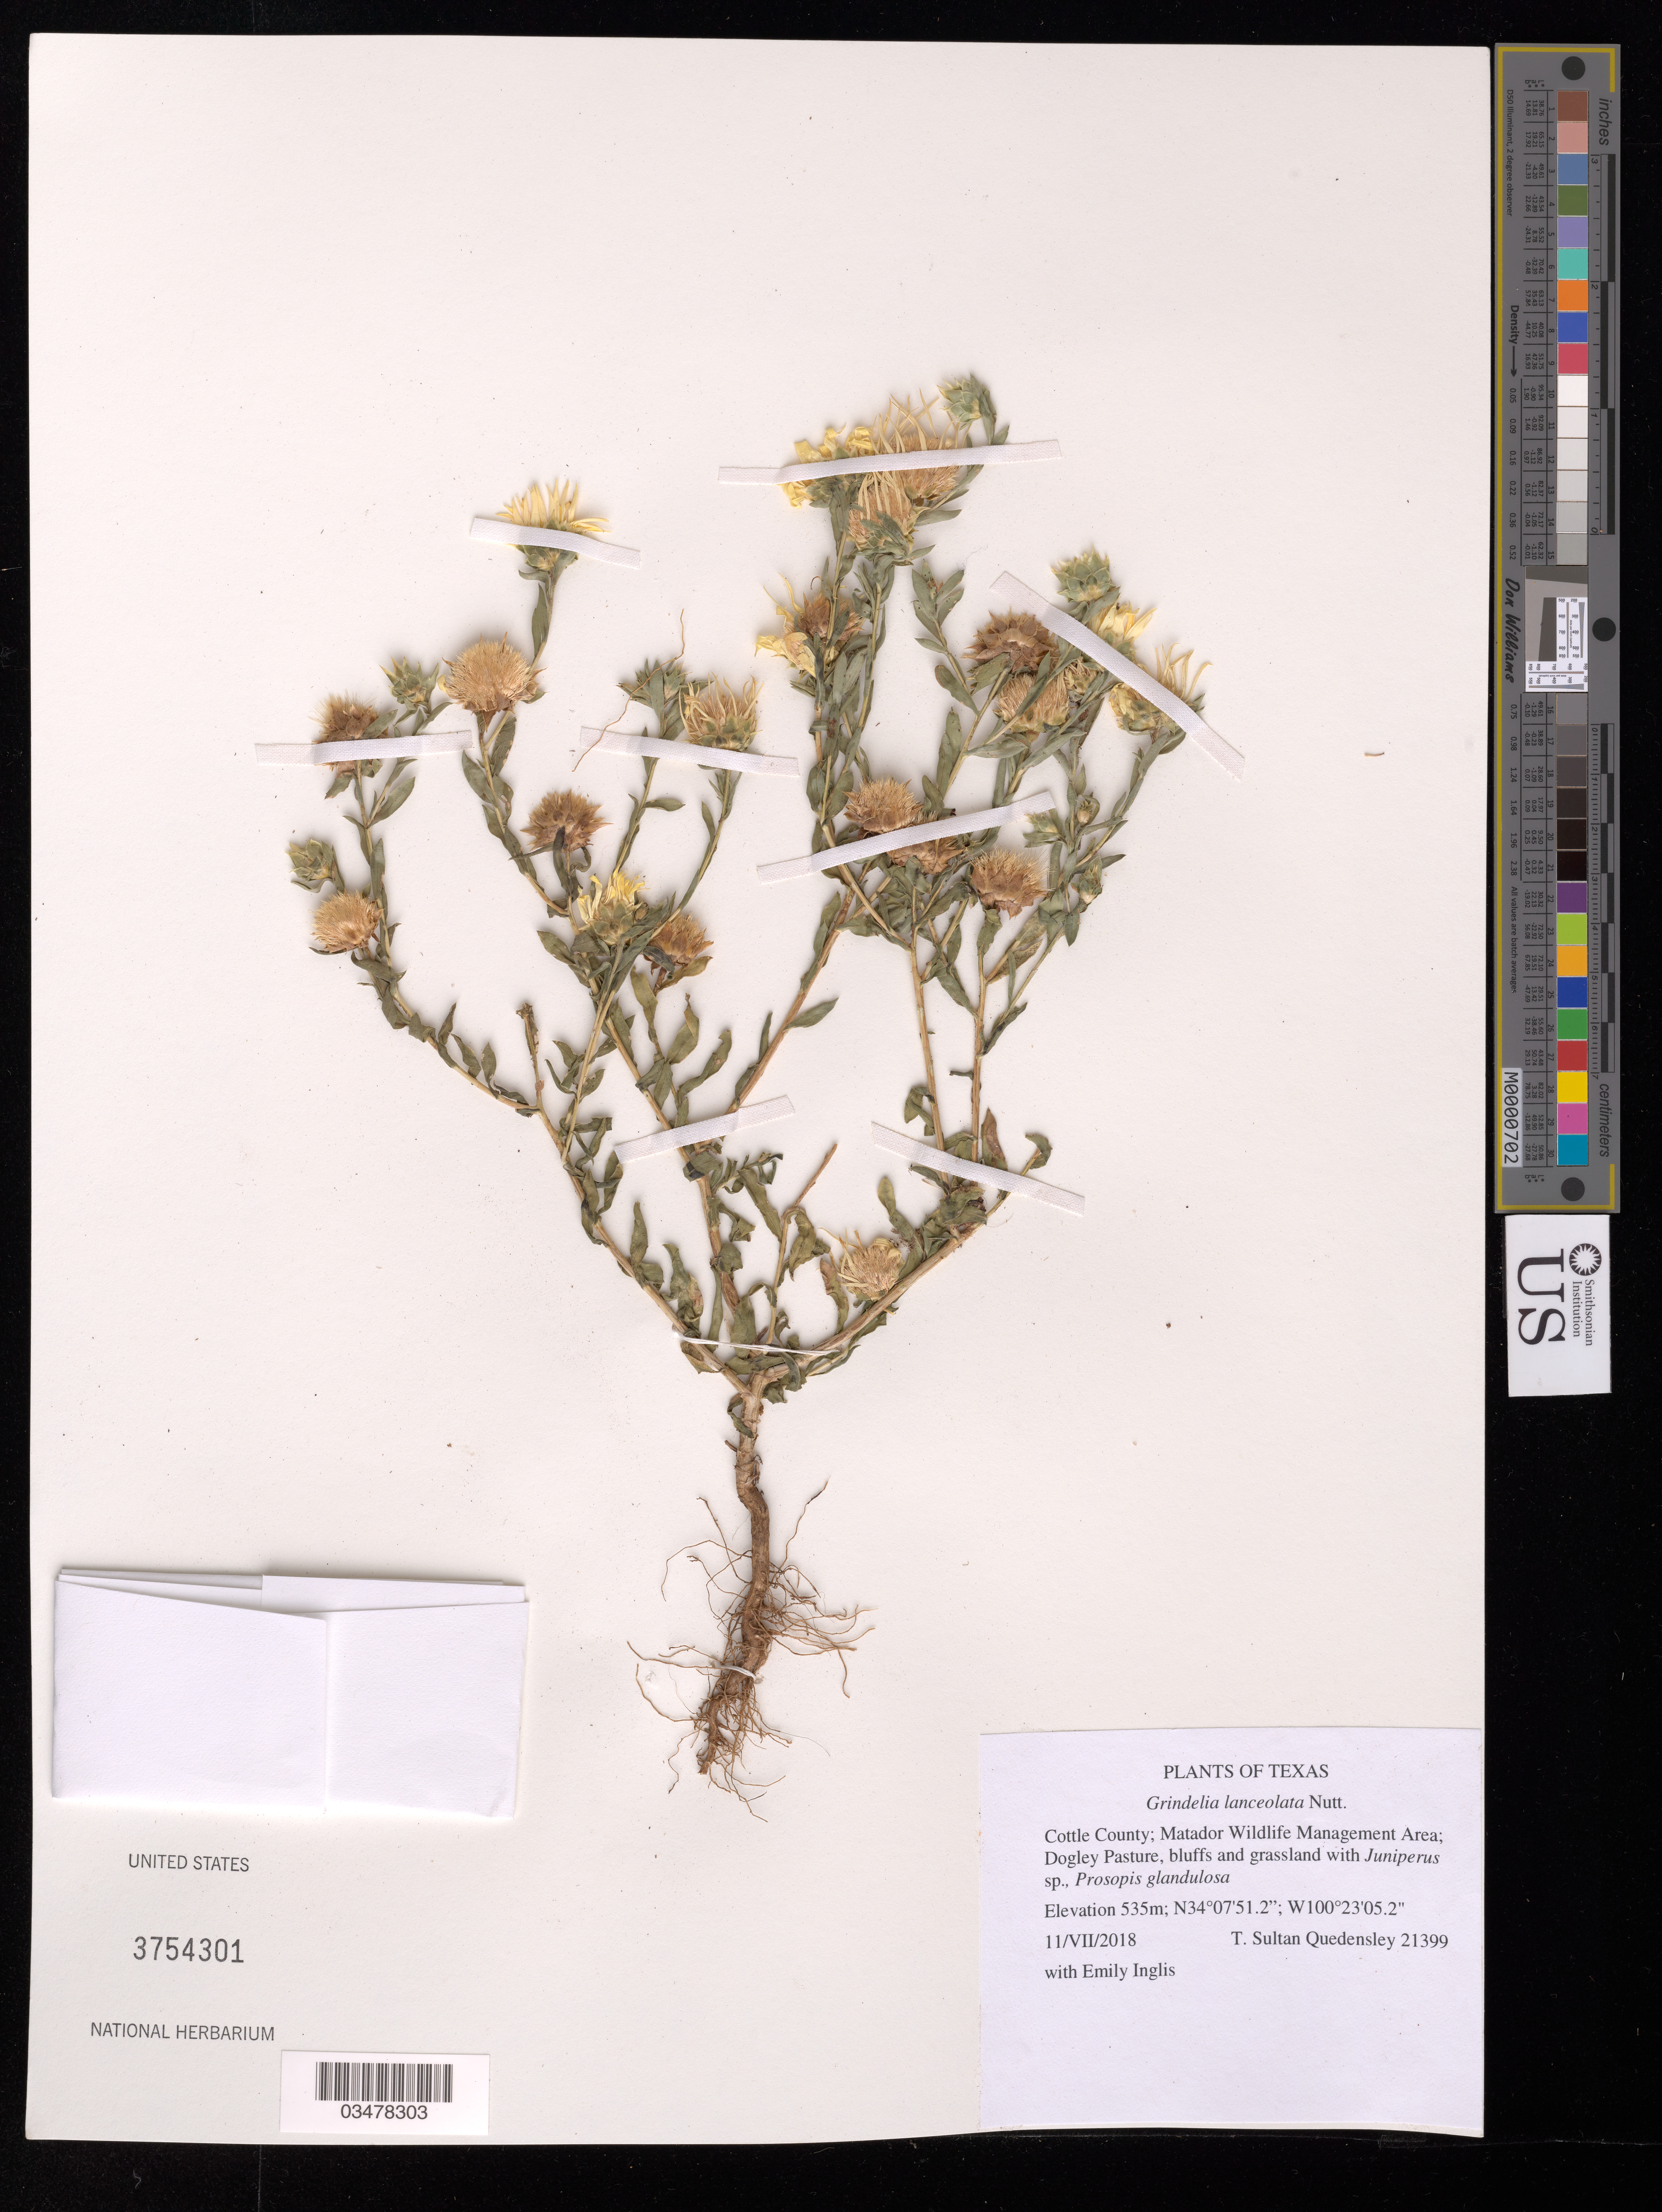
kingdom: Plantae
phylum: Tracheophyta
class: Magnoliopsida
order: Asterales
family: Asteraceae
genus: Grindelia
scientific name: Grindelia lanceolata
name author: Nutt.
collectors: T. S. Quedensley & E. Inglis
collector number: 21399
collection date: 2018-07-11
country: United States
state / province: Texas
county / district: Cottle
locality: Matador Wildlife Management Area. Dogley Pasture.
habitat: Bluffs and grassland with Juniperus sp., Prosopis glandulosa.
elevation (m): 535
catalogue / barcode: US 3754301